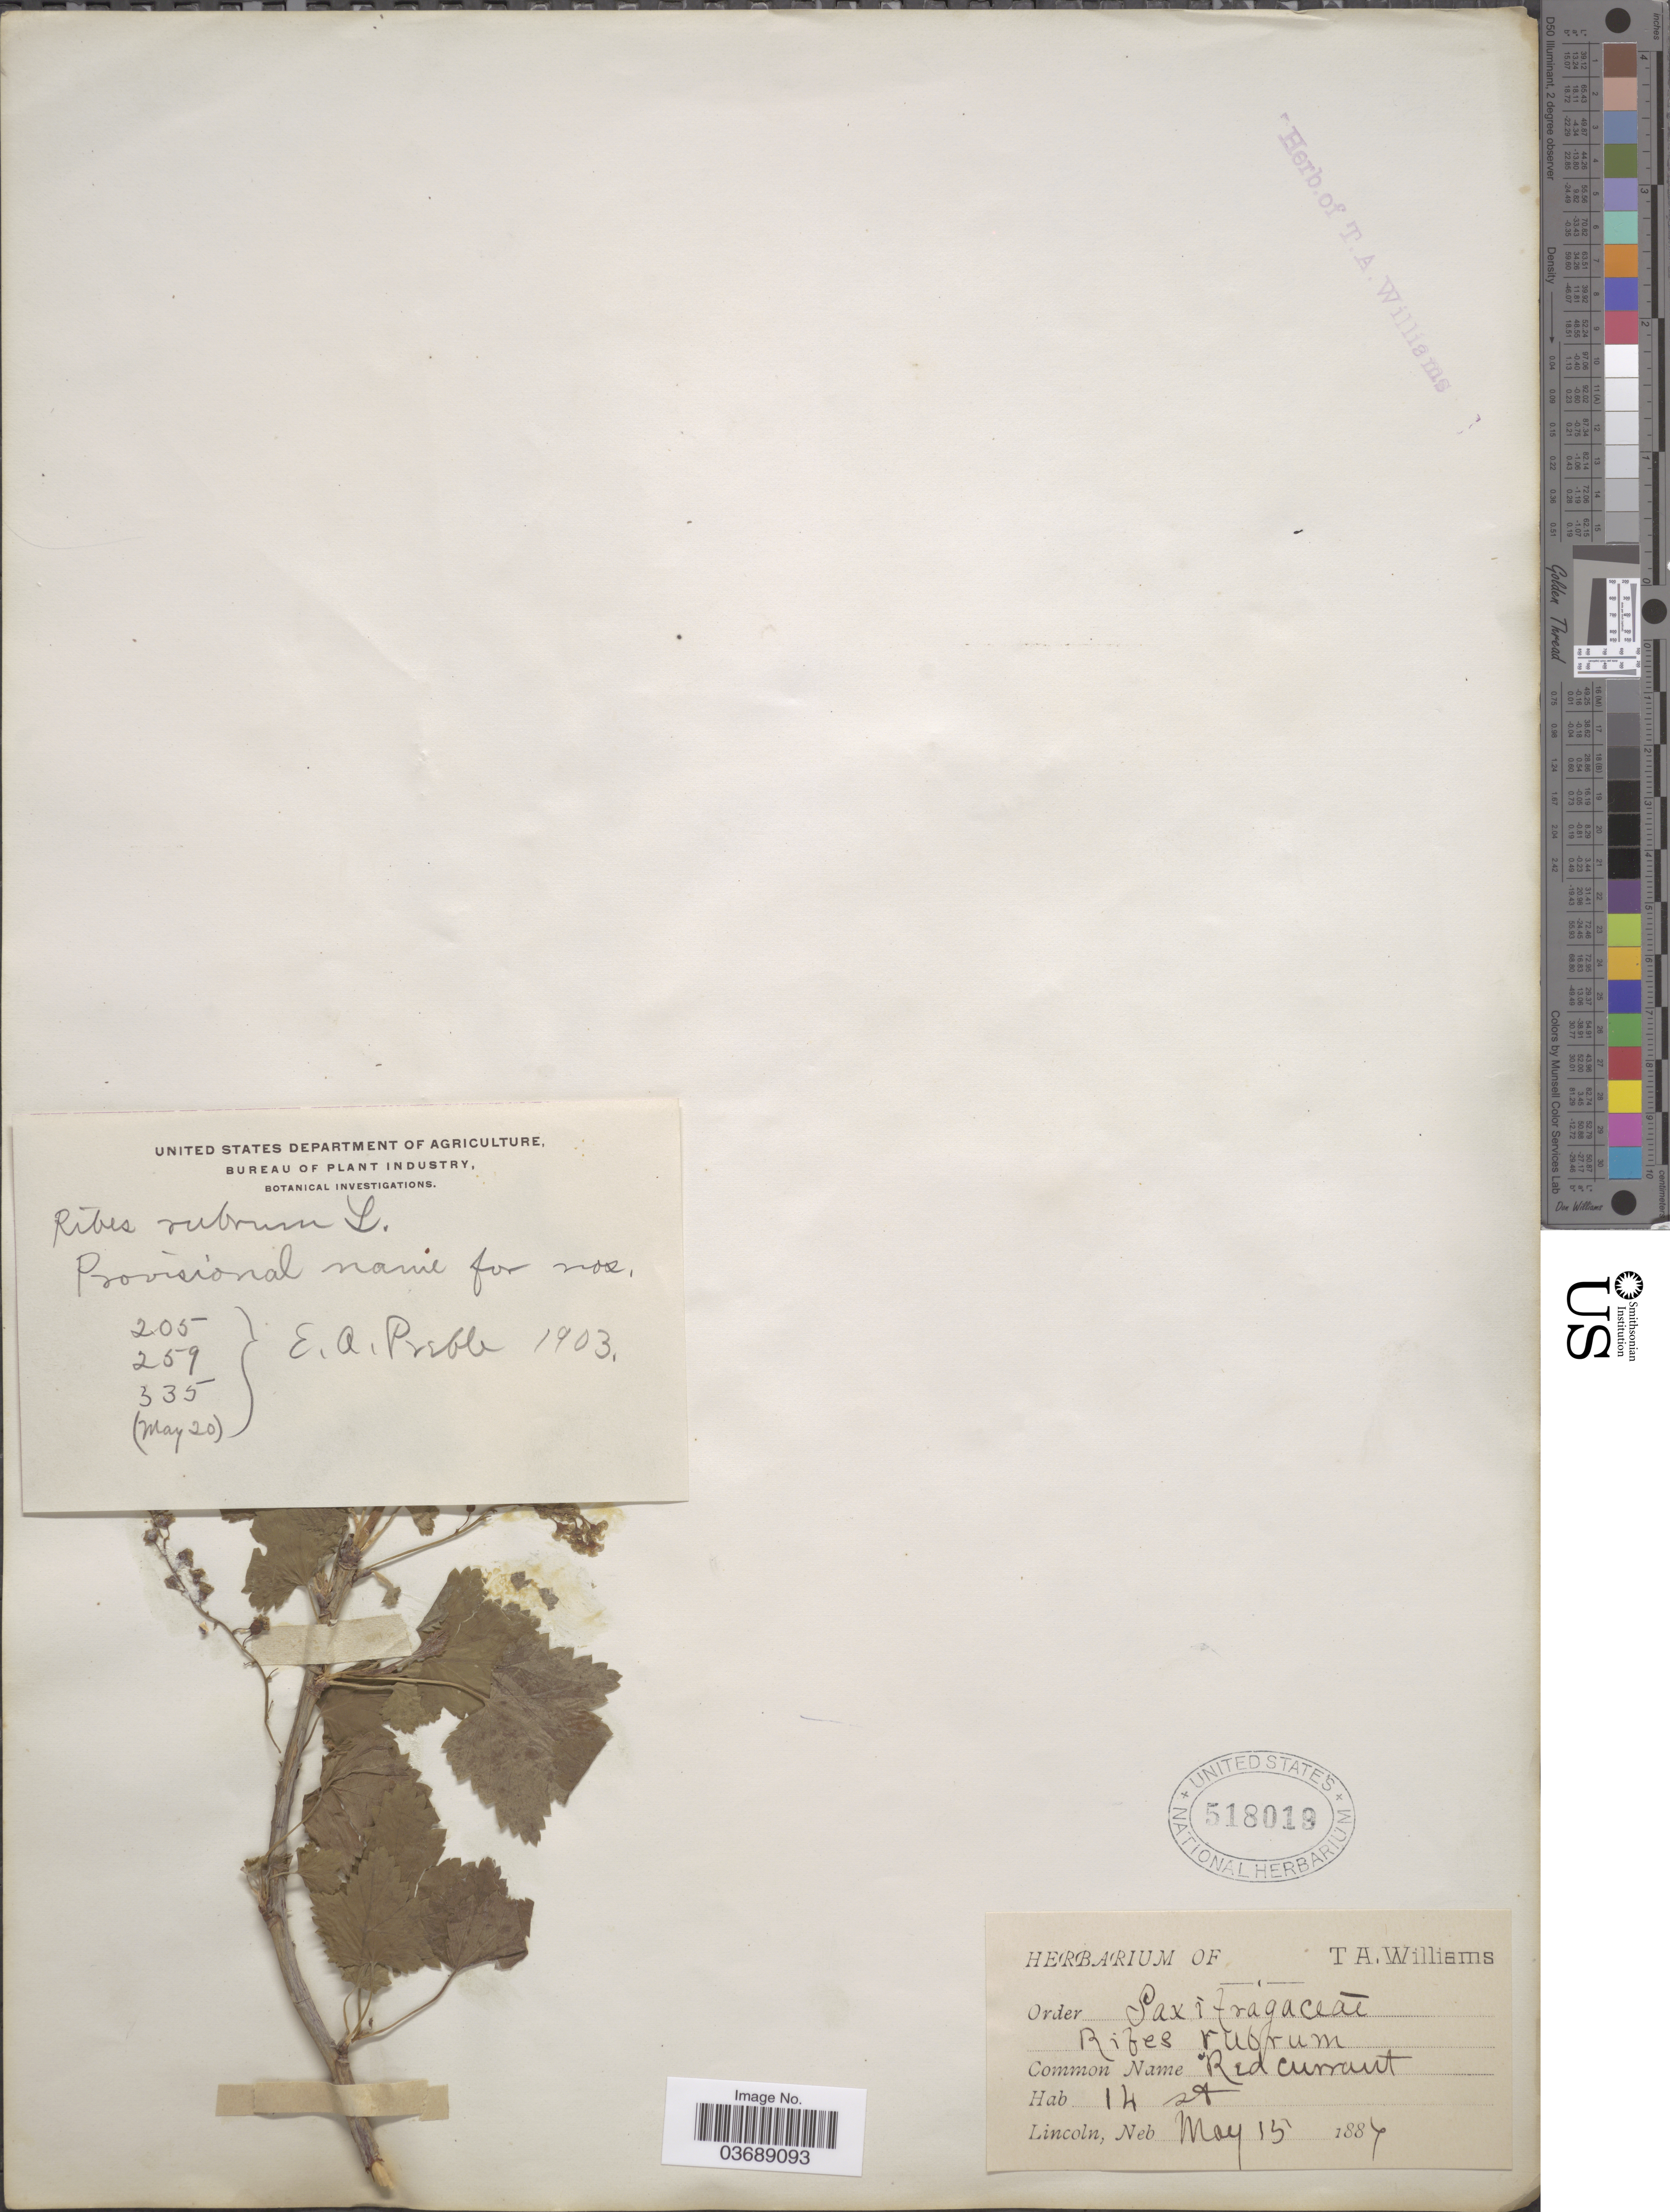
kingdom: Plantae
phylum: Tracheophyta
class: Magnoliopsida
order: Saxifragales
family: Grossulariaceae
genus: Ribes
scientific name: Ribes rubrum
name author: L.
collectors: ex herb. Thos. A. Williams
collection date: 1887-05-15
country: United States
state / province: Nebraska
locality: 14 st.? Lincoln.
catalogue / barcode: US 518019